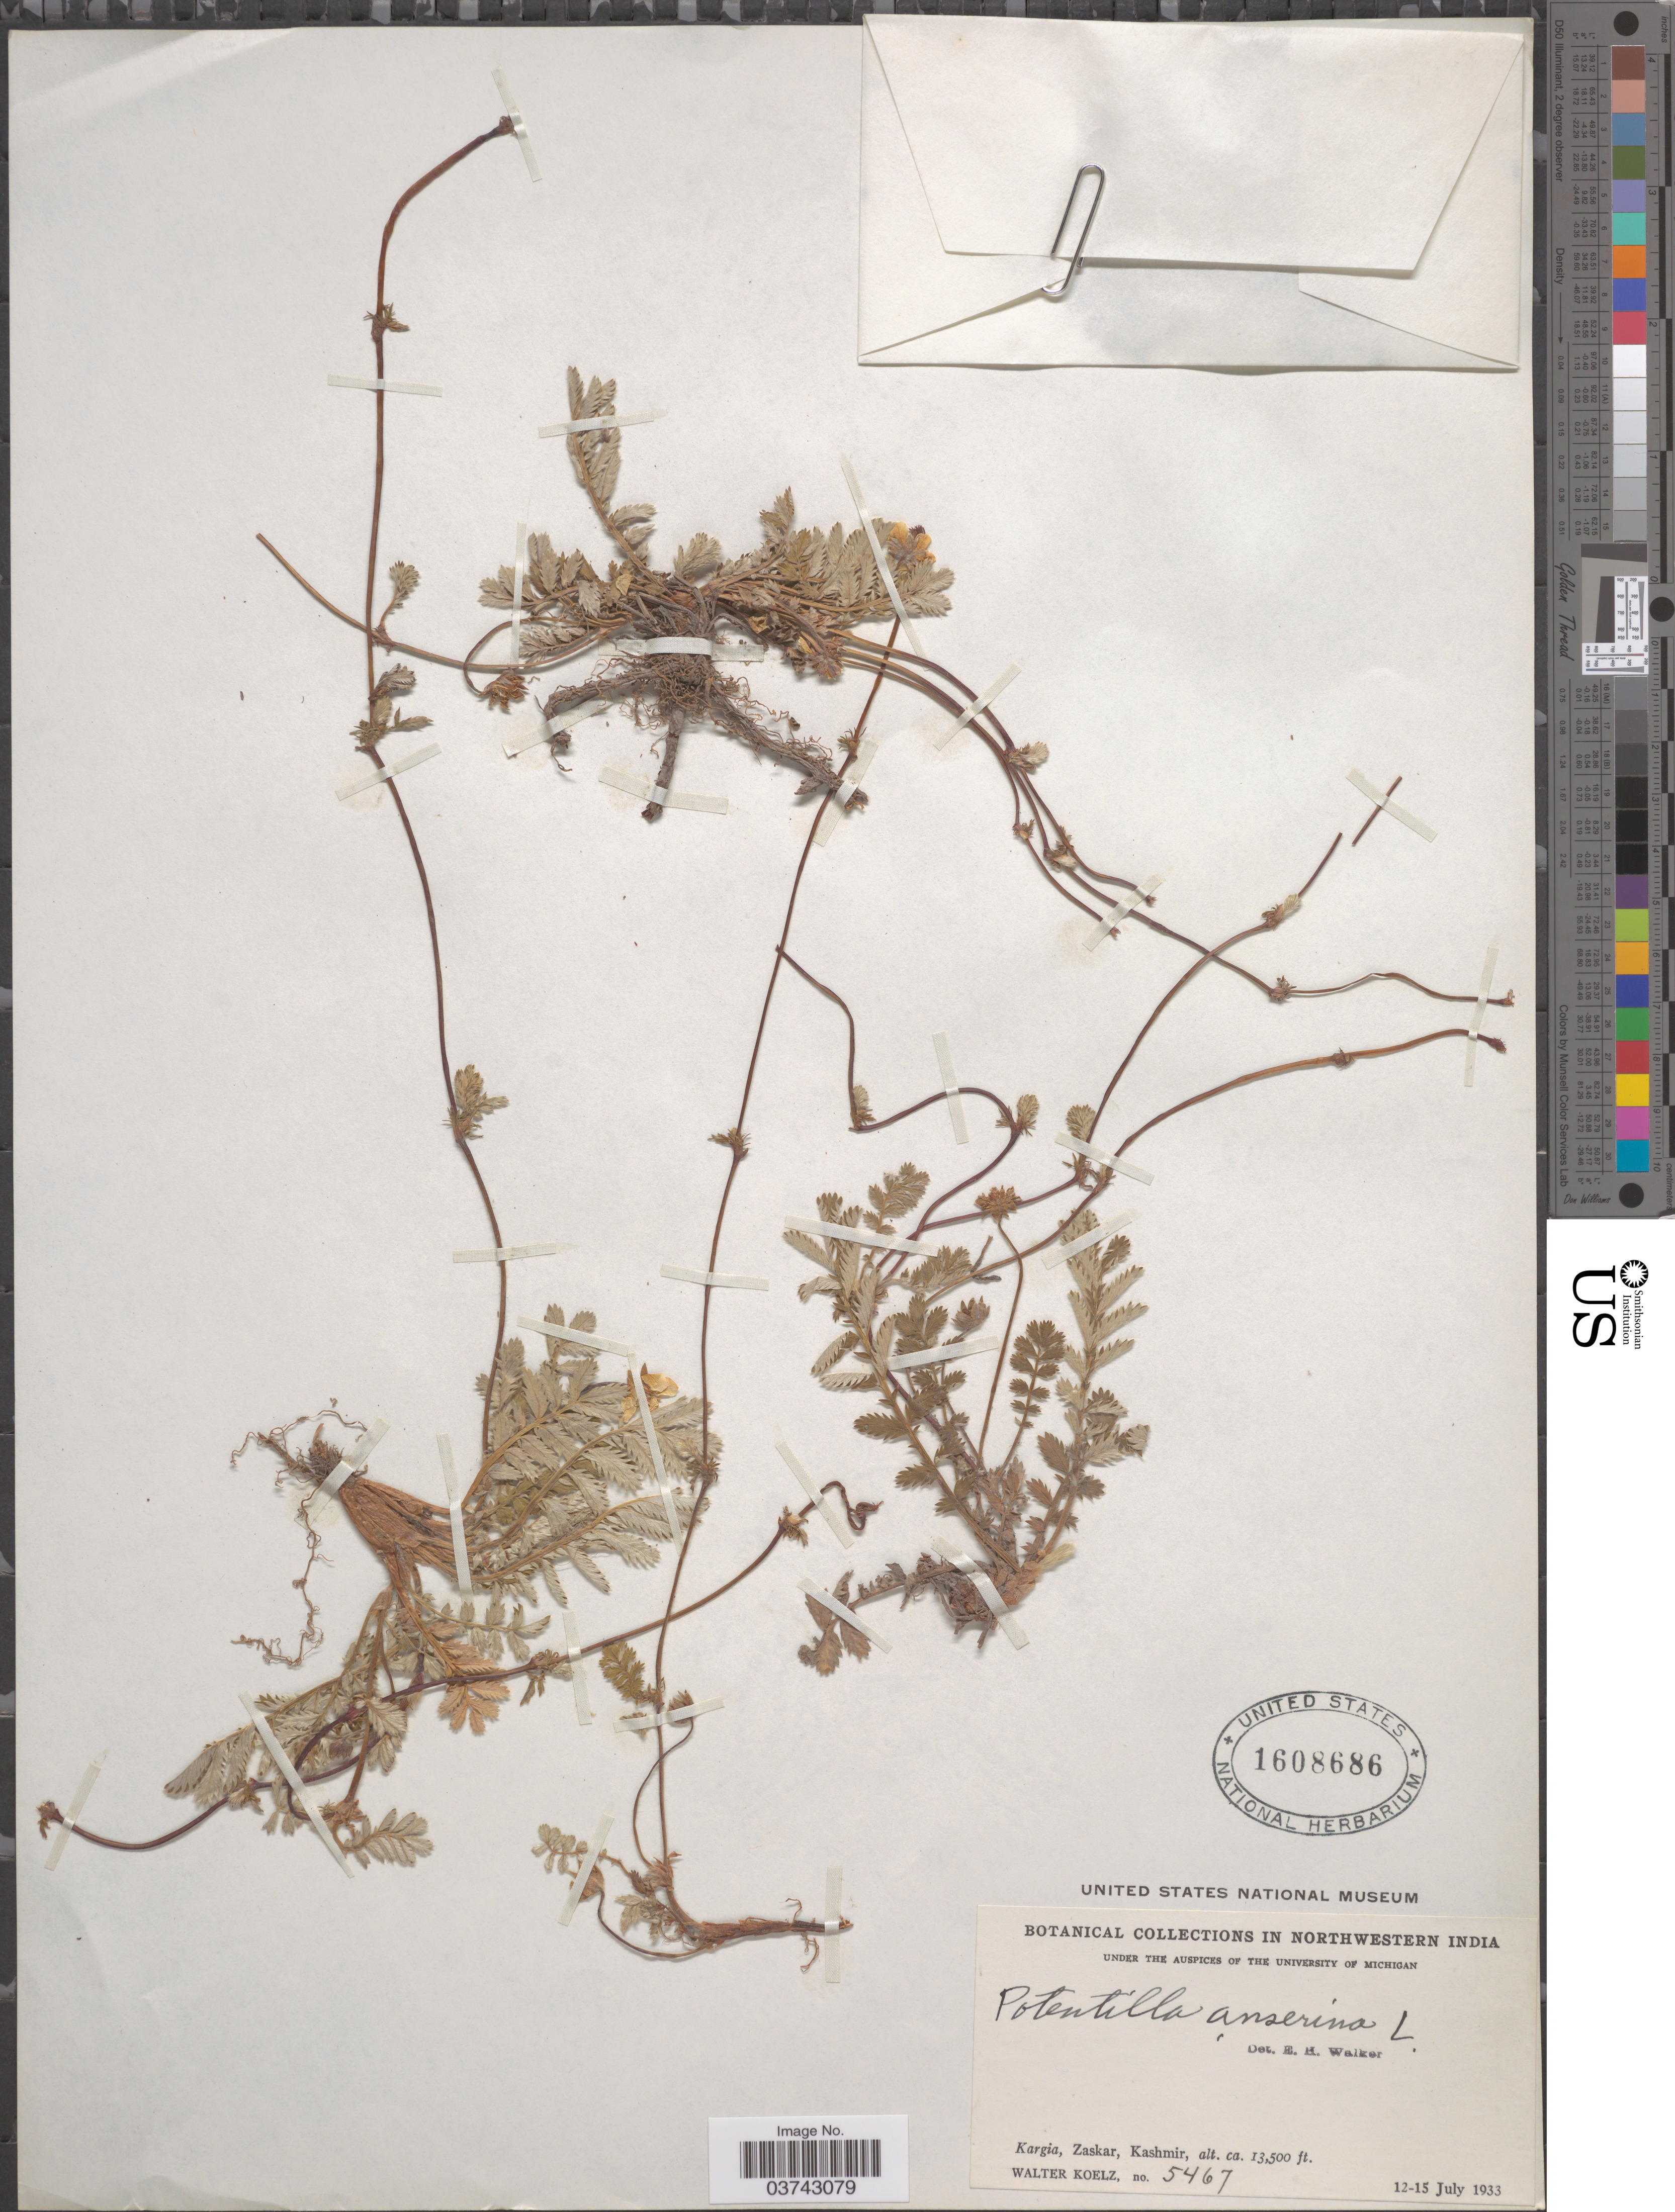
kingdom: Plantae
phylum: Tracheophyta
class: Magnoliopsida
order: Rosales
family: Rosaceae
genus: Argentina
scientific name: Argentina anserina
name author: (L.) Rydb.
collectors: W. N. Koelz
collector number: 5467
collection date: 1933-07-12/1933-07-15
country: India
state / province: Jammu and Kashmir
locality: Northwestern India. Kargia, Zaskar, Kashmir.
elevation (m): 4115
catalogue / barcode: US 1608686